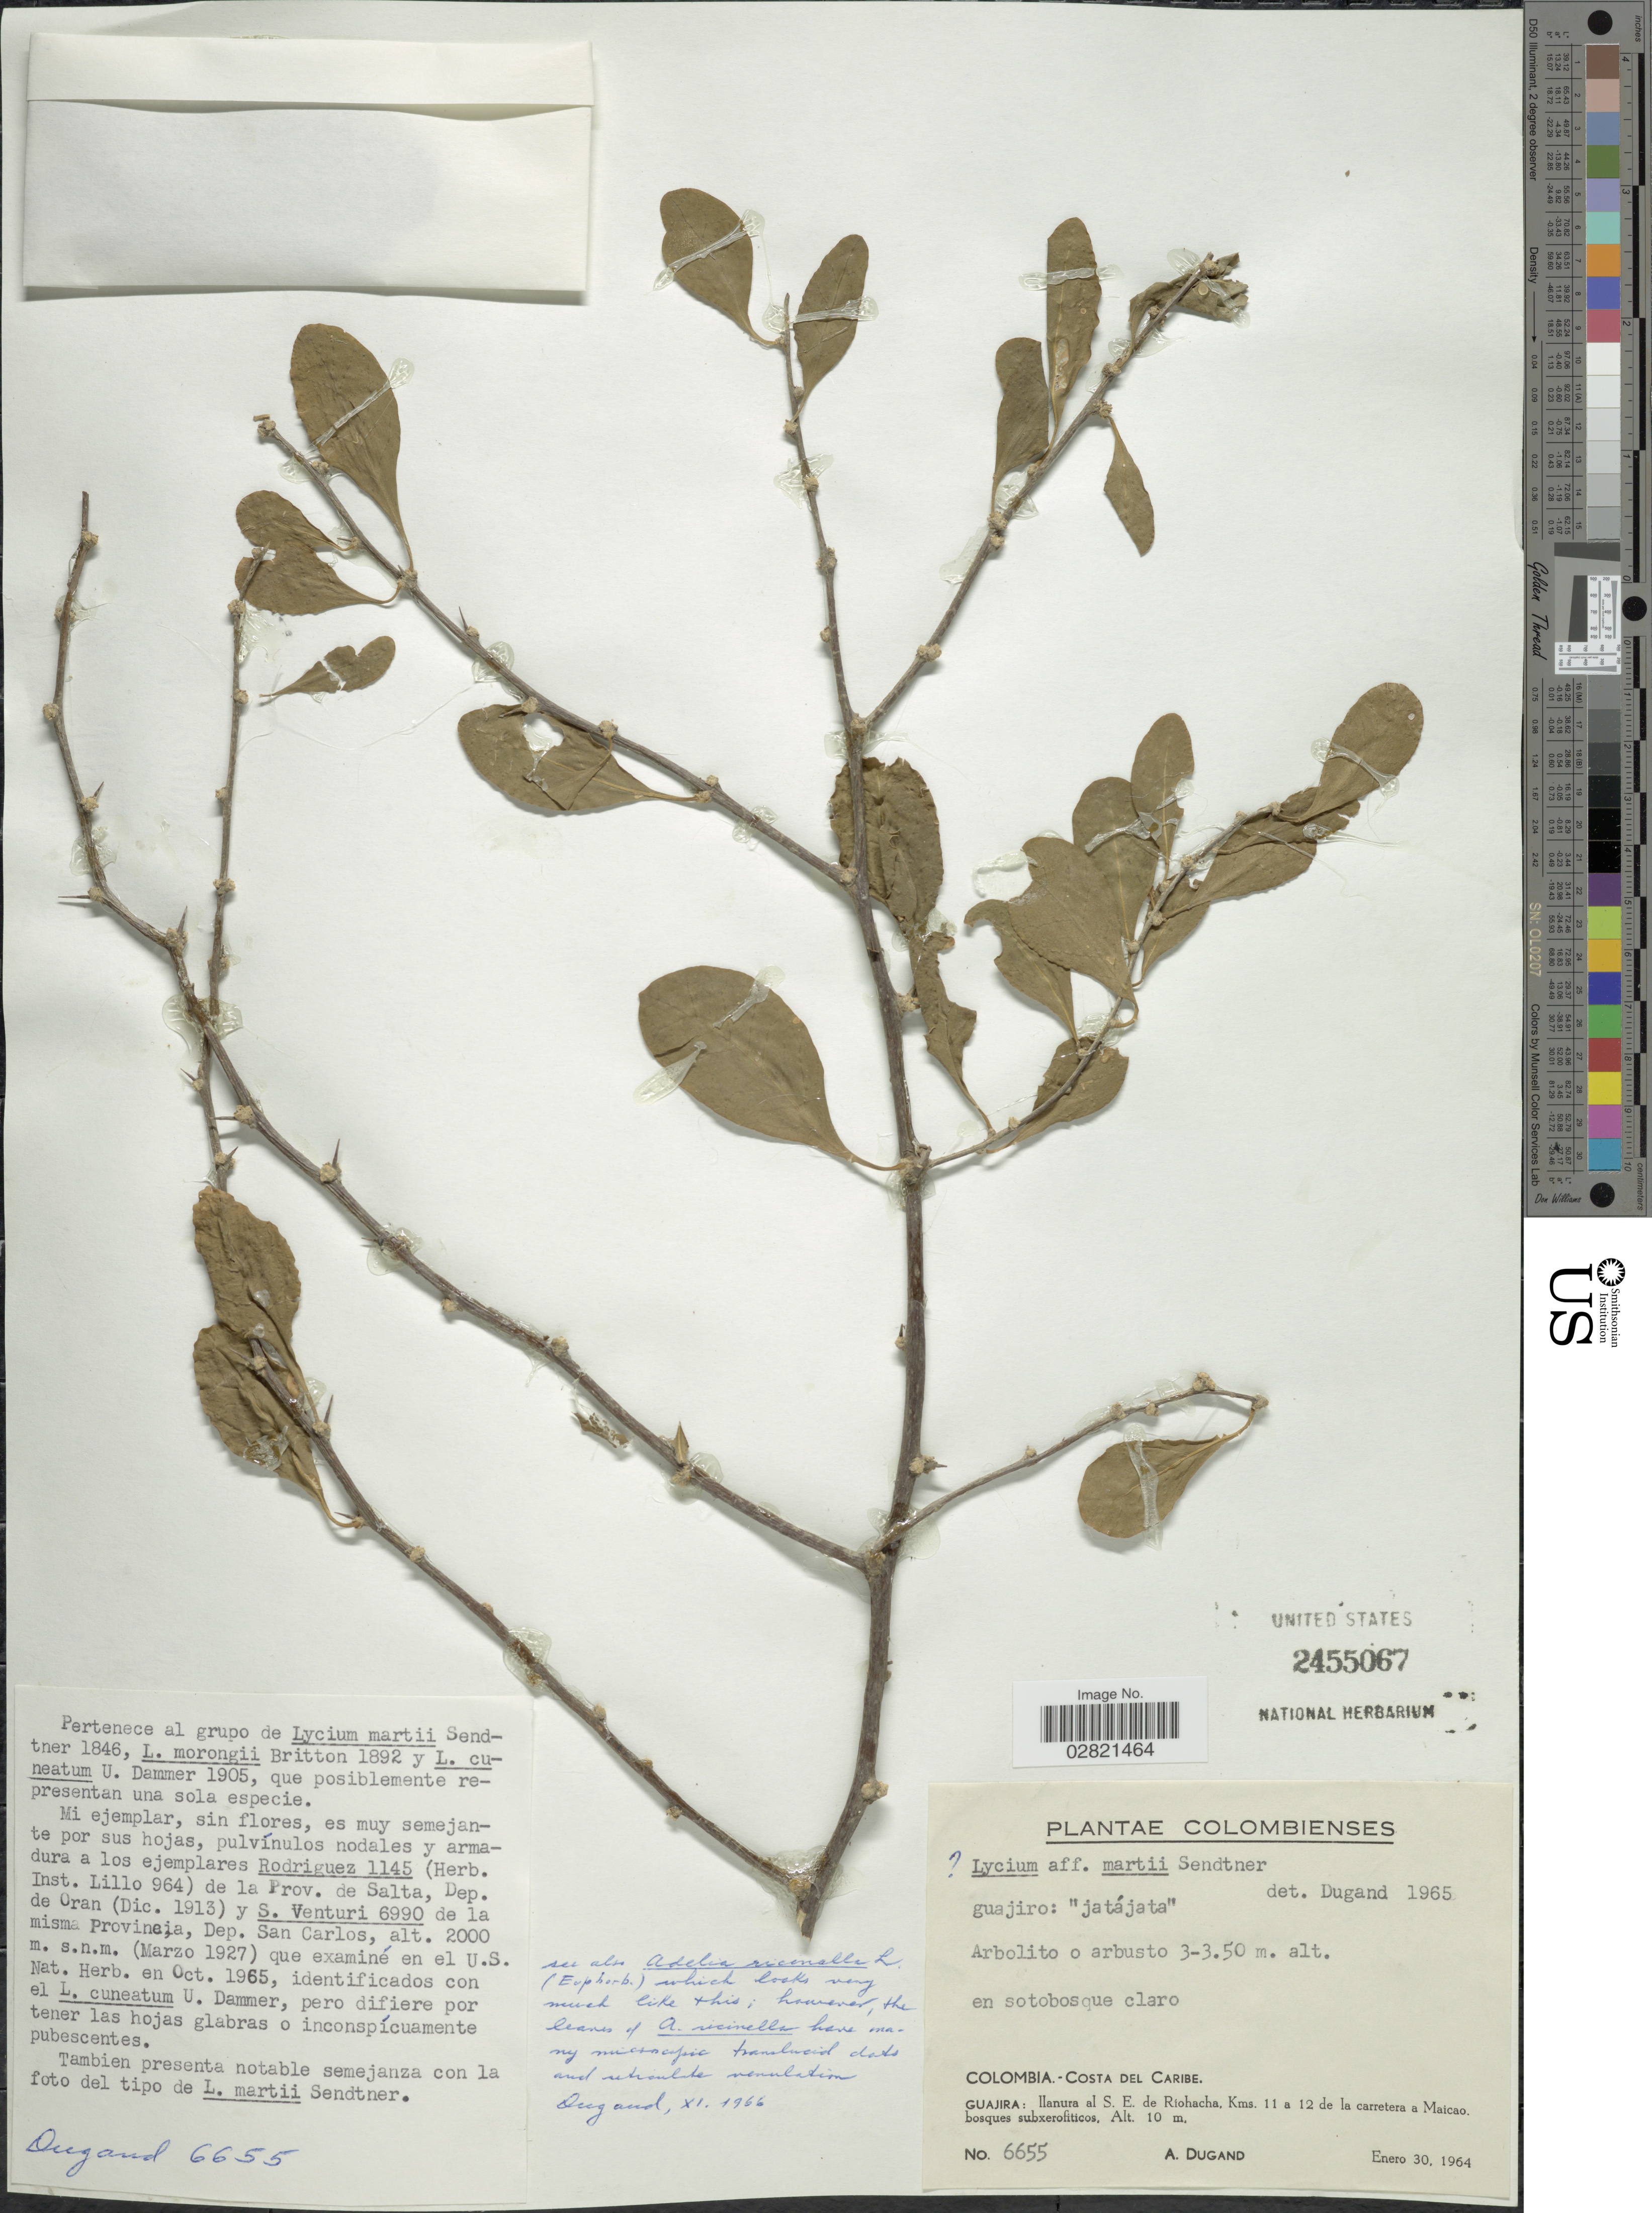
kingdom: Plantae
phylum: Tracheophyta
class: Magnoliopsida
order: Solanales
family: Solanaceae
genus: Lycium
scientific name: Lycium martii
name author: Sendtn.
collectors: A. Dugand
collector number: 6655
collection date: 1964-01-30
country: Colombia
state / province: La Guajira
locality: Costa del Caribe. Guajira: Ilanura al S.E. de Riohacha, Kms. 11 a 12 de la carretera a Maicao.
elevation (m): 10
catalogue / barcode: US 2455067